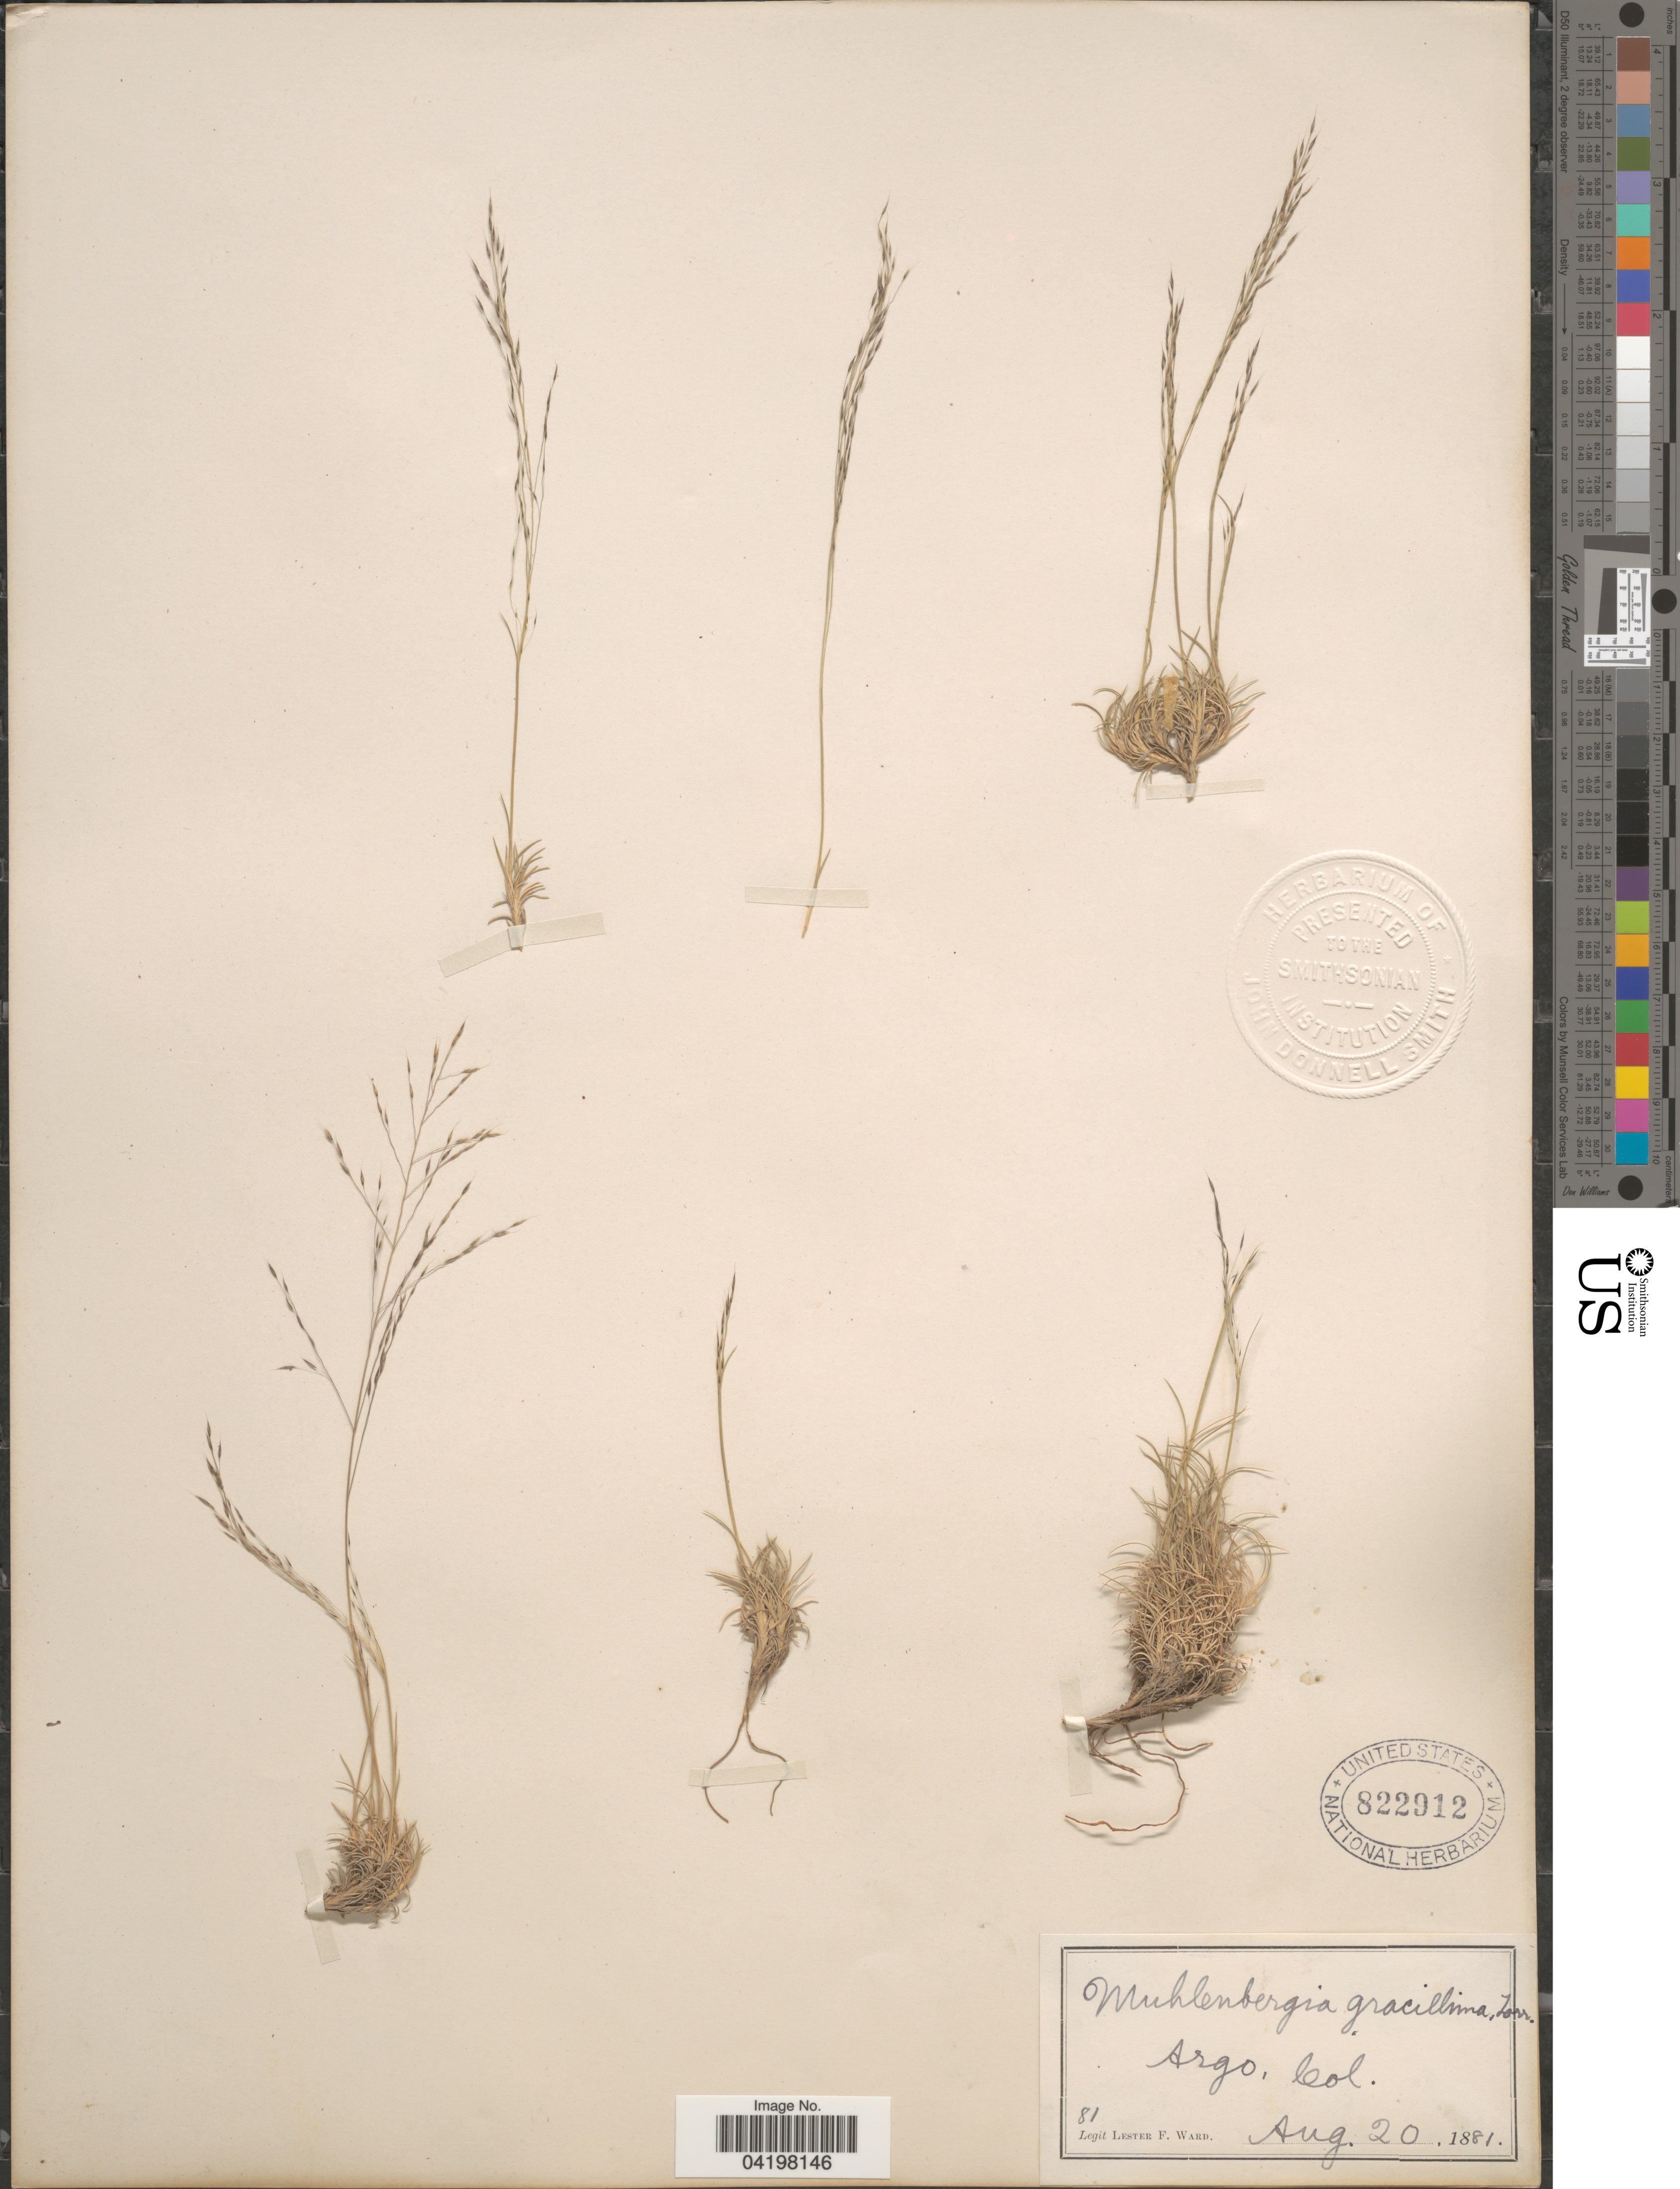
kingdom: Plantae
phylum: Tracheophyta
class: Liliopsida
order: Poales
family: Poaceae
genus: Muhlenbergia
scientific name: Muhlenbergia torreyi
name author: (Kunth) Hitchc. ex Bush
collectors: L. F. Ward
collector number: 81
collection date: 1881-08-20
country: United States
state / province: Colorado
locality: Argo.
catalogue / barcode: US 822912